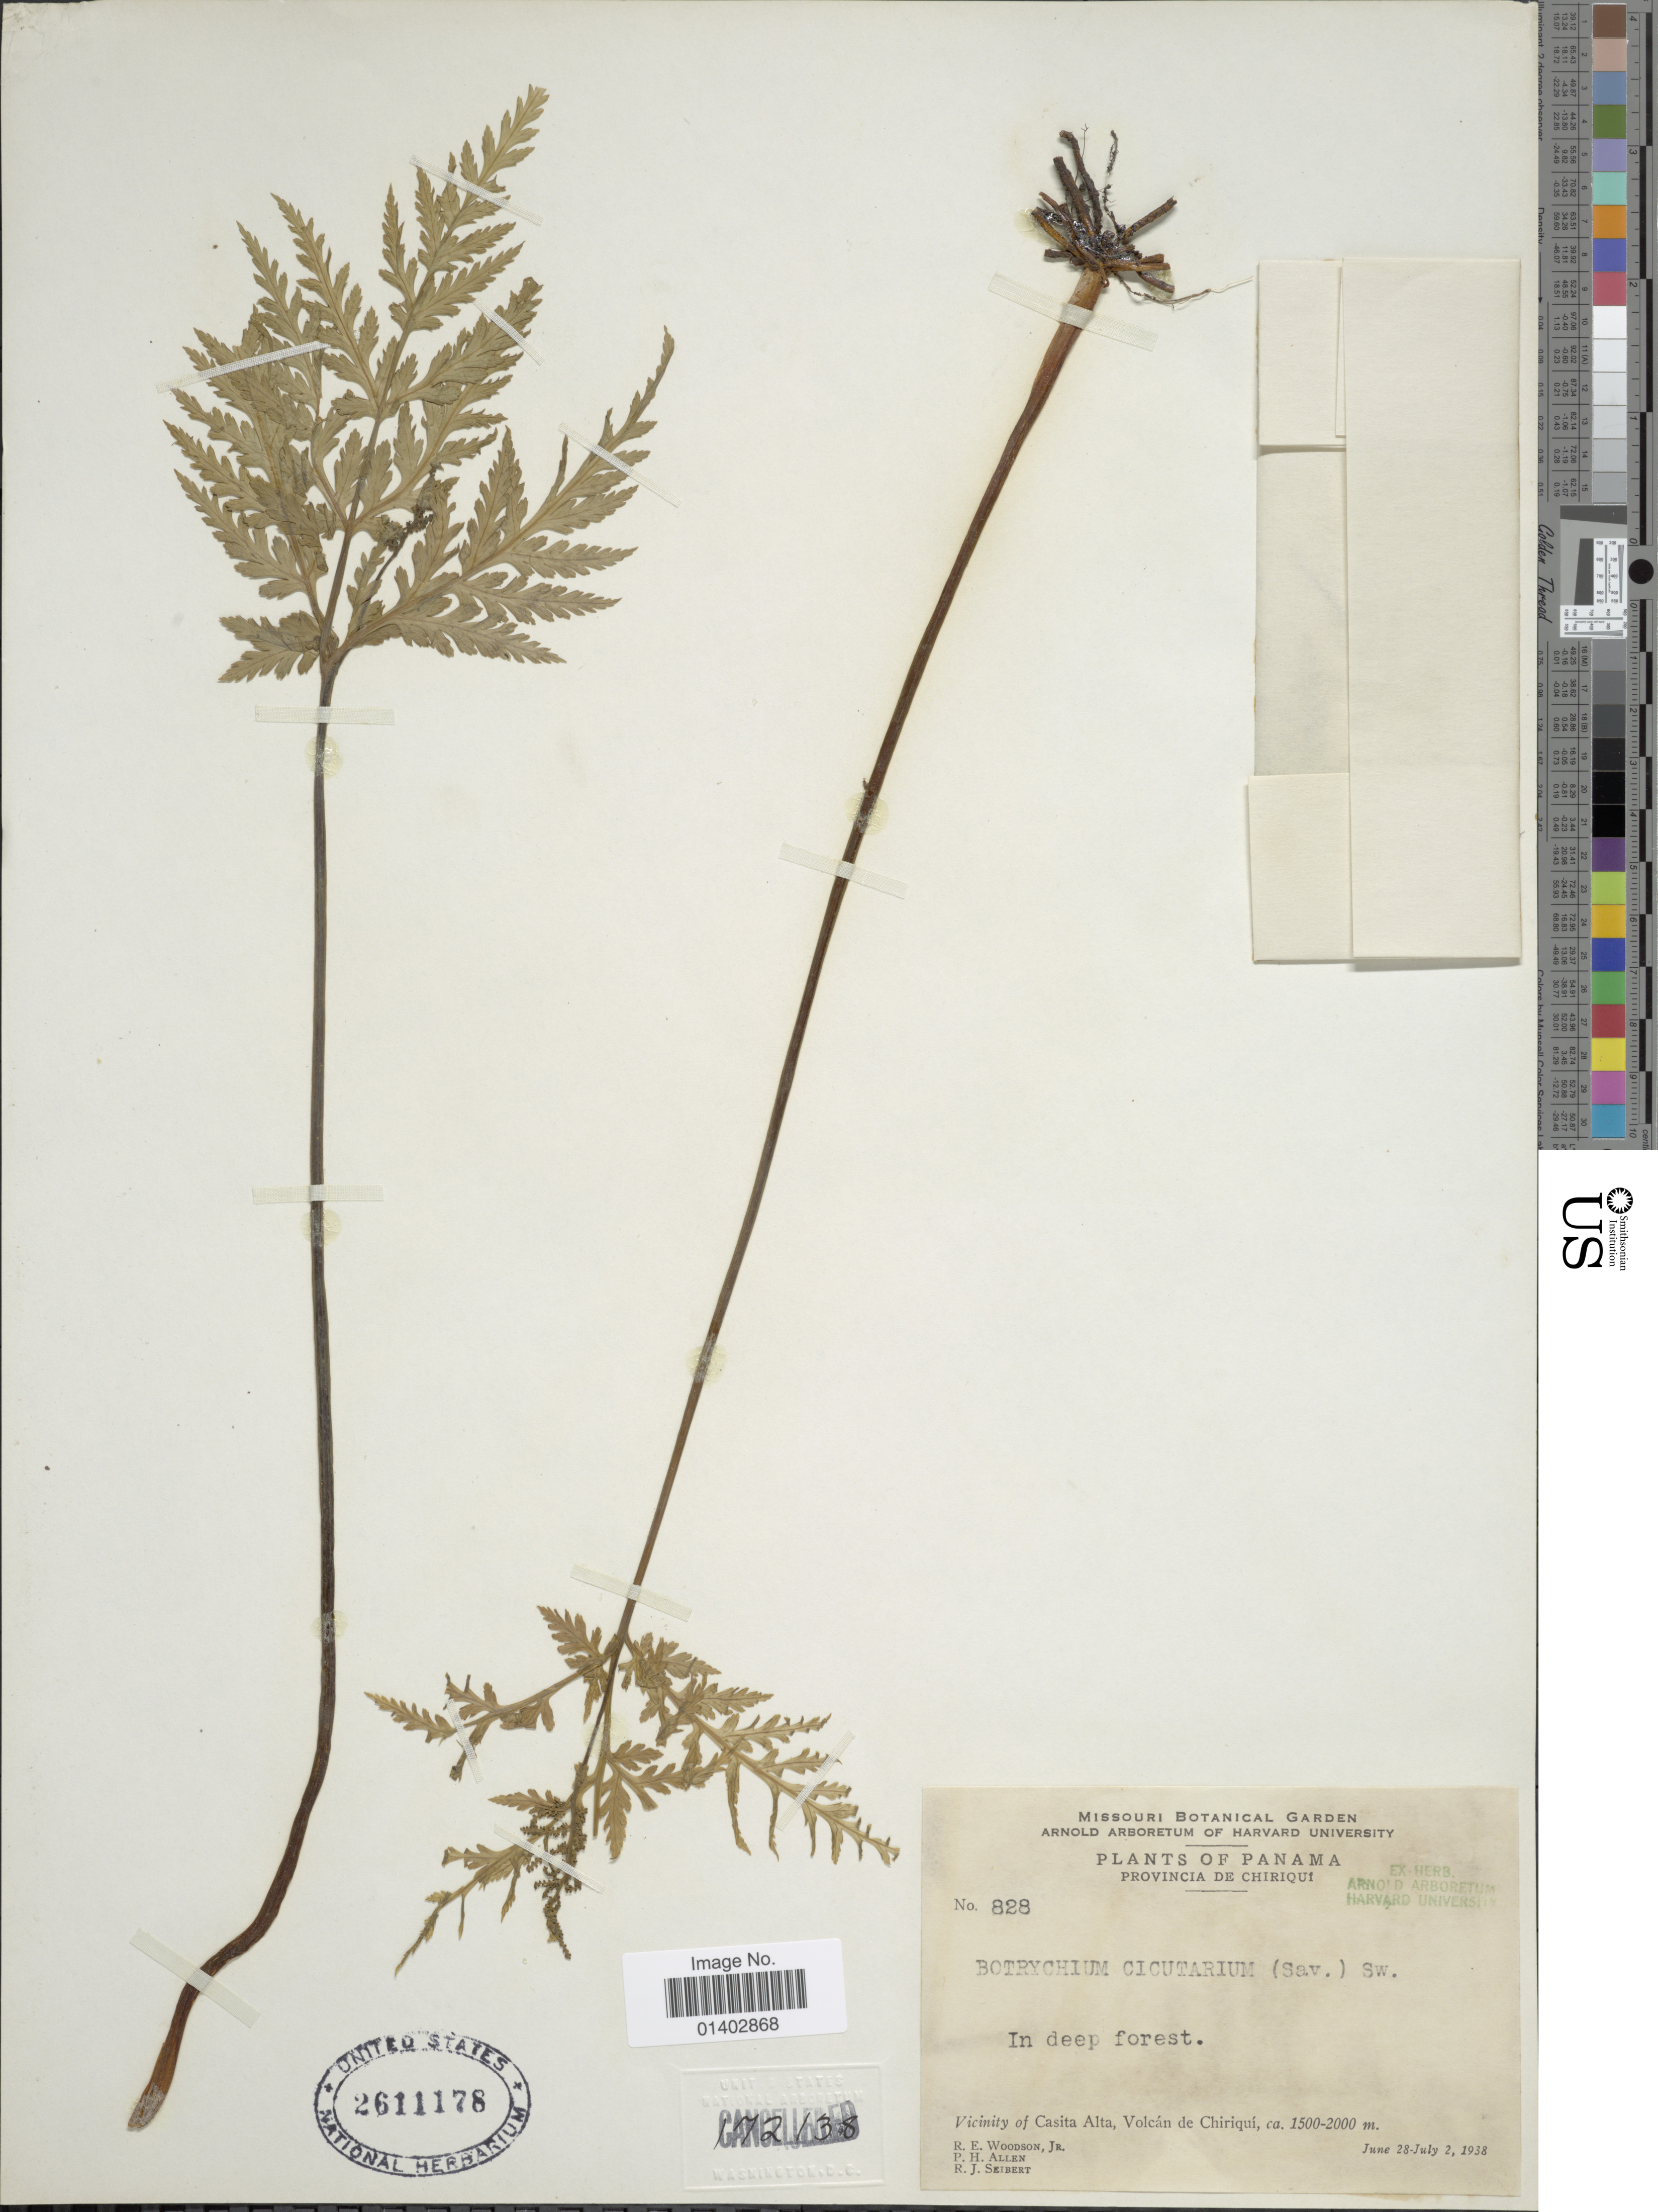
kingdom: Plantae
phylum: Tracheophyta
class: Polypodiopsida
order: Ophioglossales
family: Ophioglossaceae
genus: Botrychium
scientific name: Botrychium virginianum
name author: (L.) Sw.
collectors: R. E. Woodson, P. H. Allen & R. J. Seibert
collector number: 828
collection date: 1938-06-28/1938-07-02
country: Panama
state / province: Chiriqui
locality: Vicinity of Casita Alta, Volcán de Chiriqui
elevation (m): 1500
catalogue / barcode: US 2611178